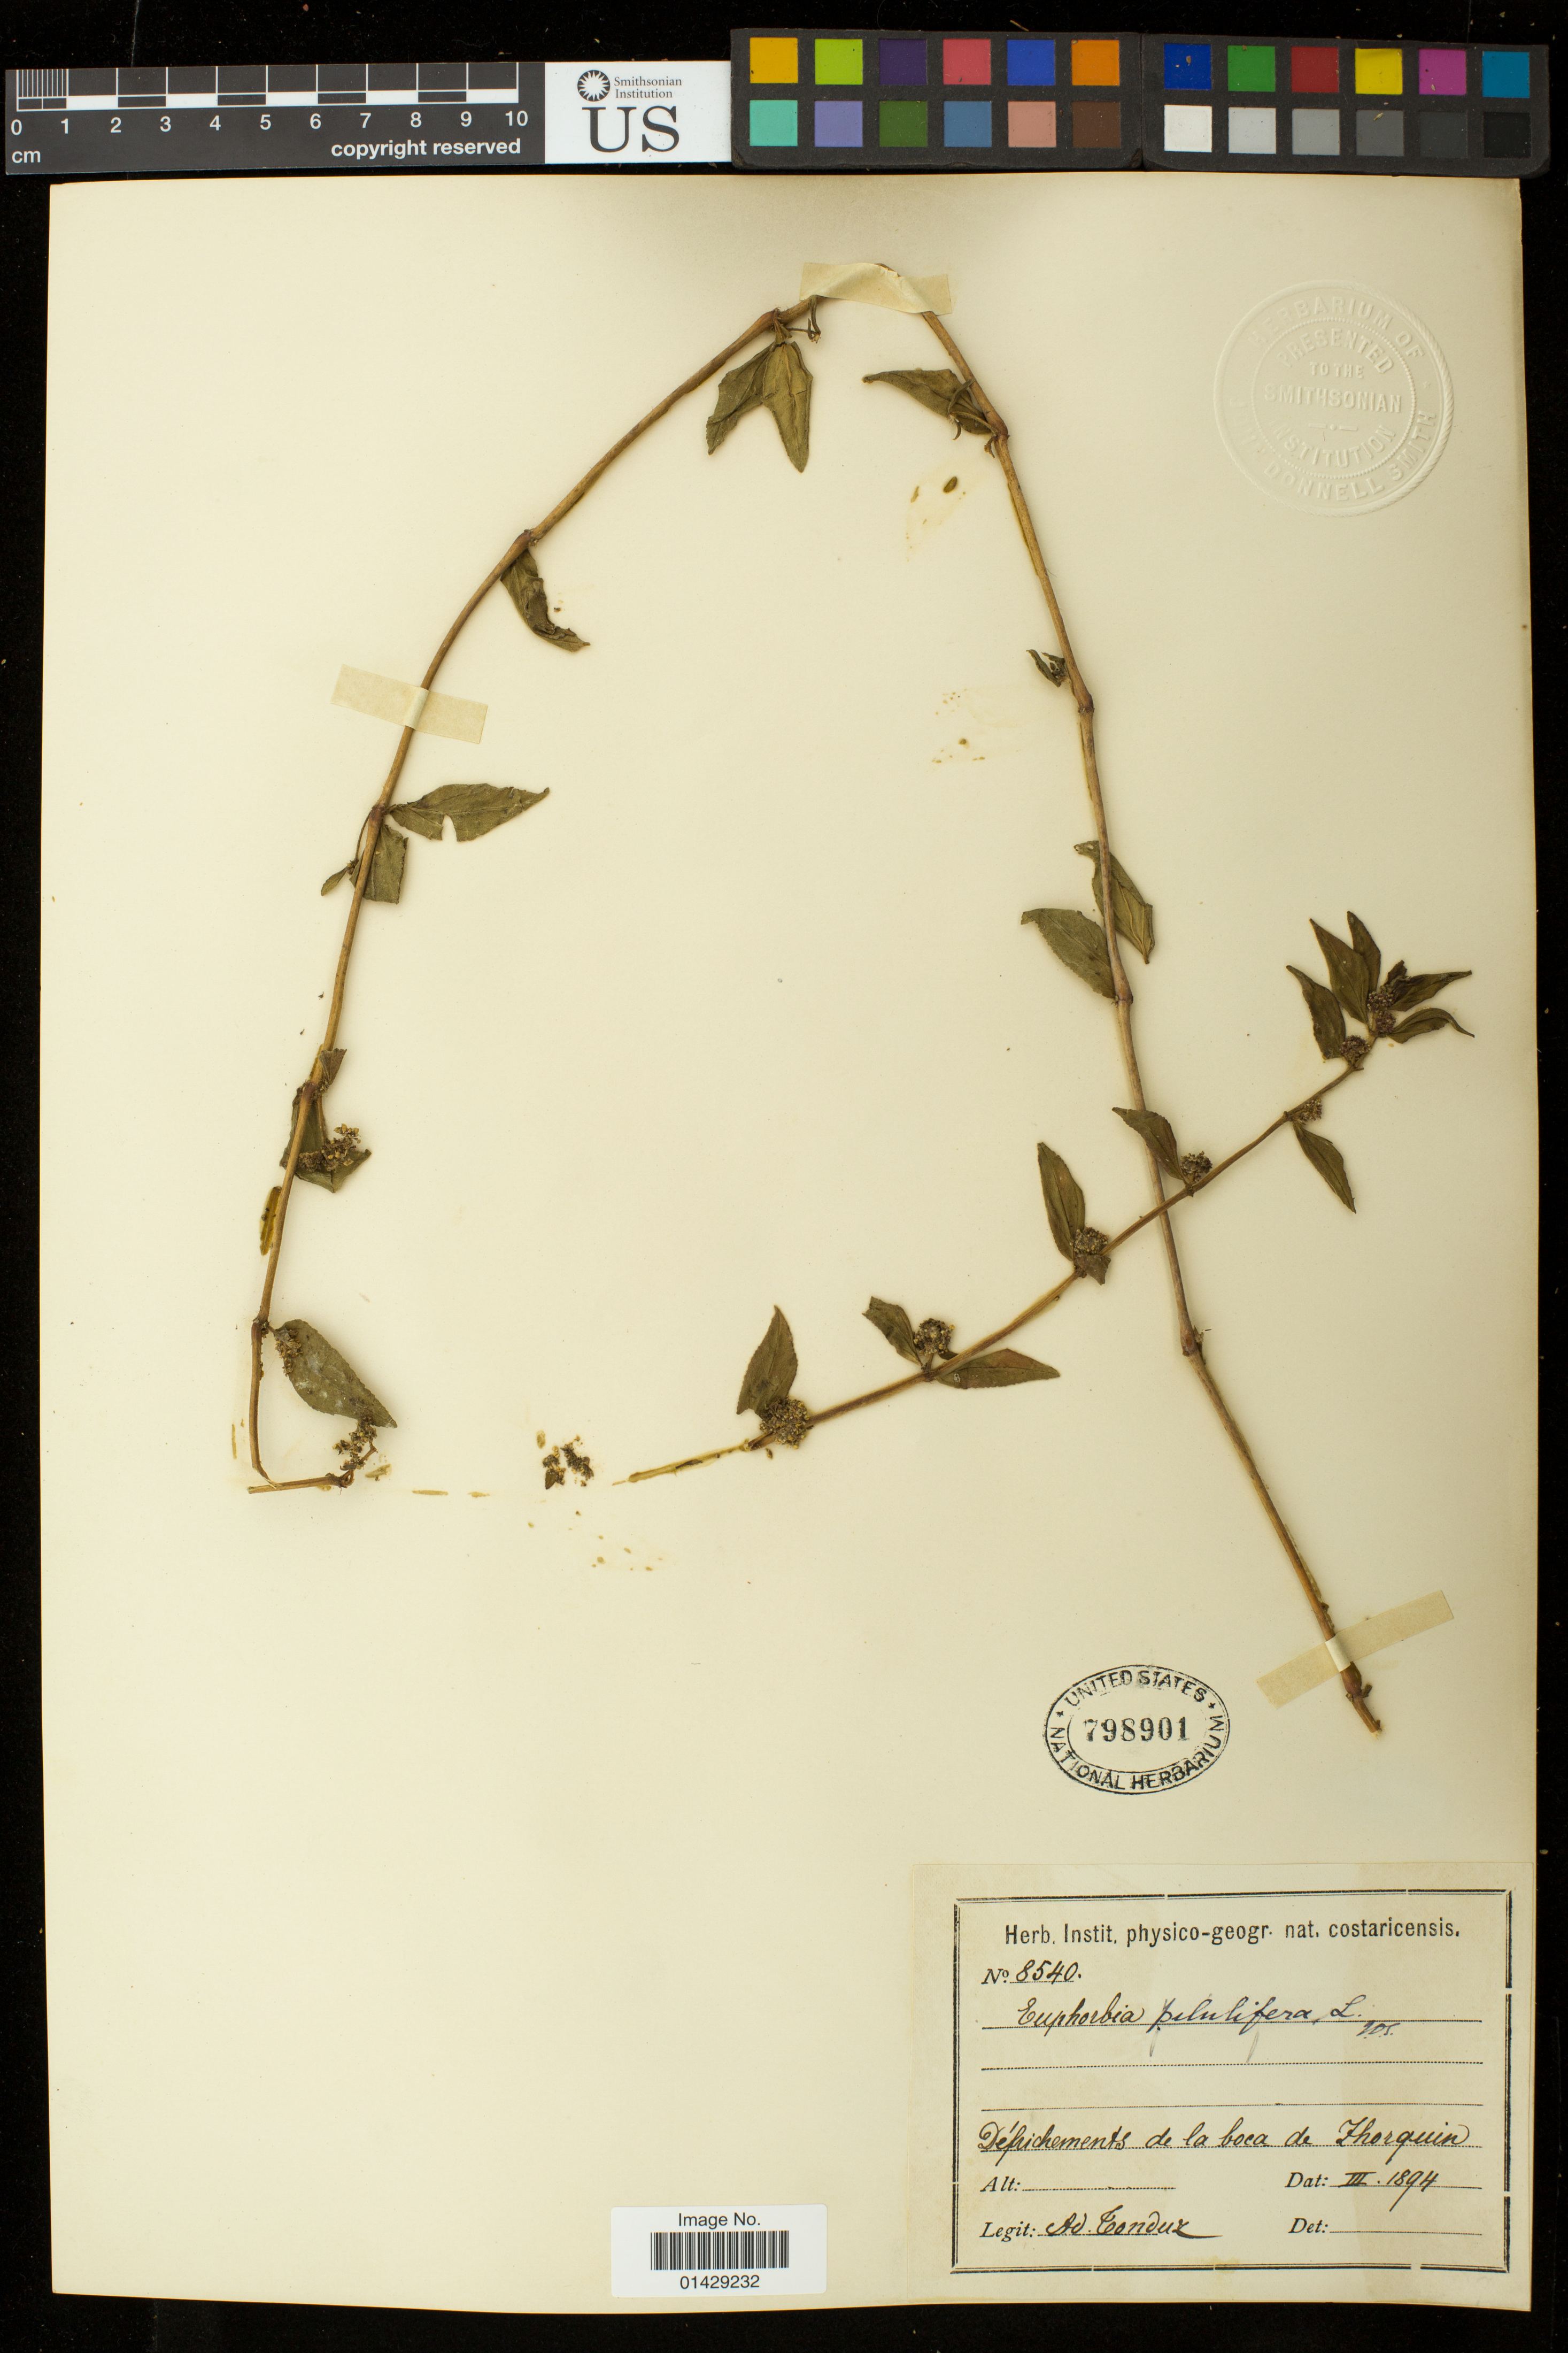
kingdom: Plantae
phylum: Tracheophyta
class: Magnoliopsida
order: Malpighiales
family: Euphorbiaceae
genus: Euphorbia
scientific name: Euphorbia hirta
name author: L.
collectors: A. Tonduz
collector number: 8540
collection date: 1894-03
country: Costa Rica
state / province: Limón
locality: Defrichements de la boca de Zhorquin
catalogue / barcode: US 798901